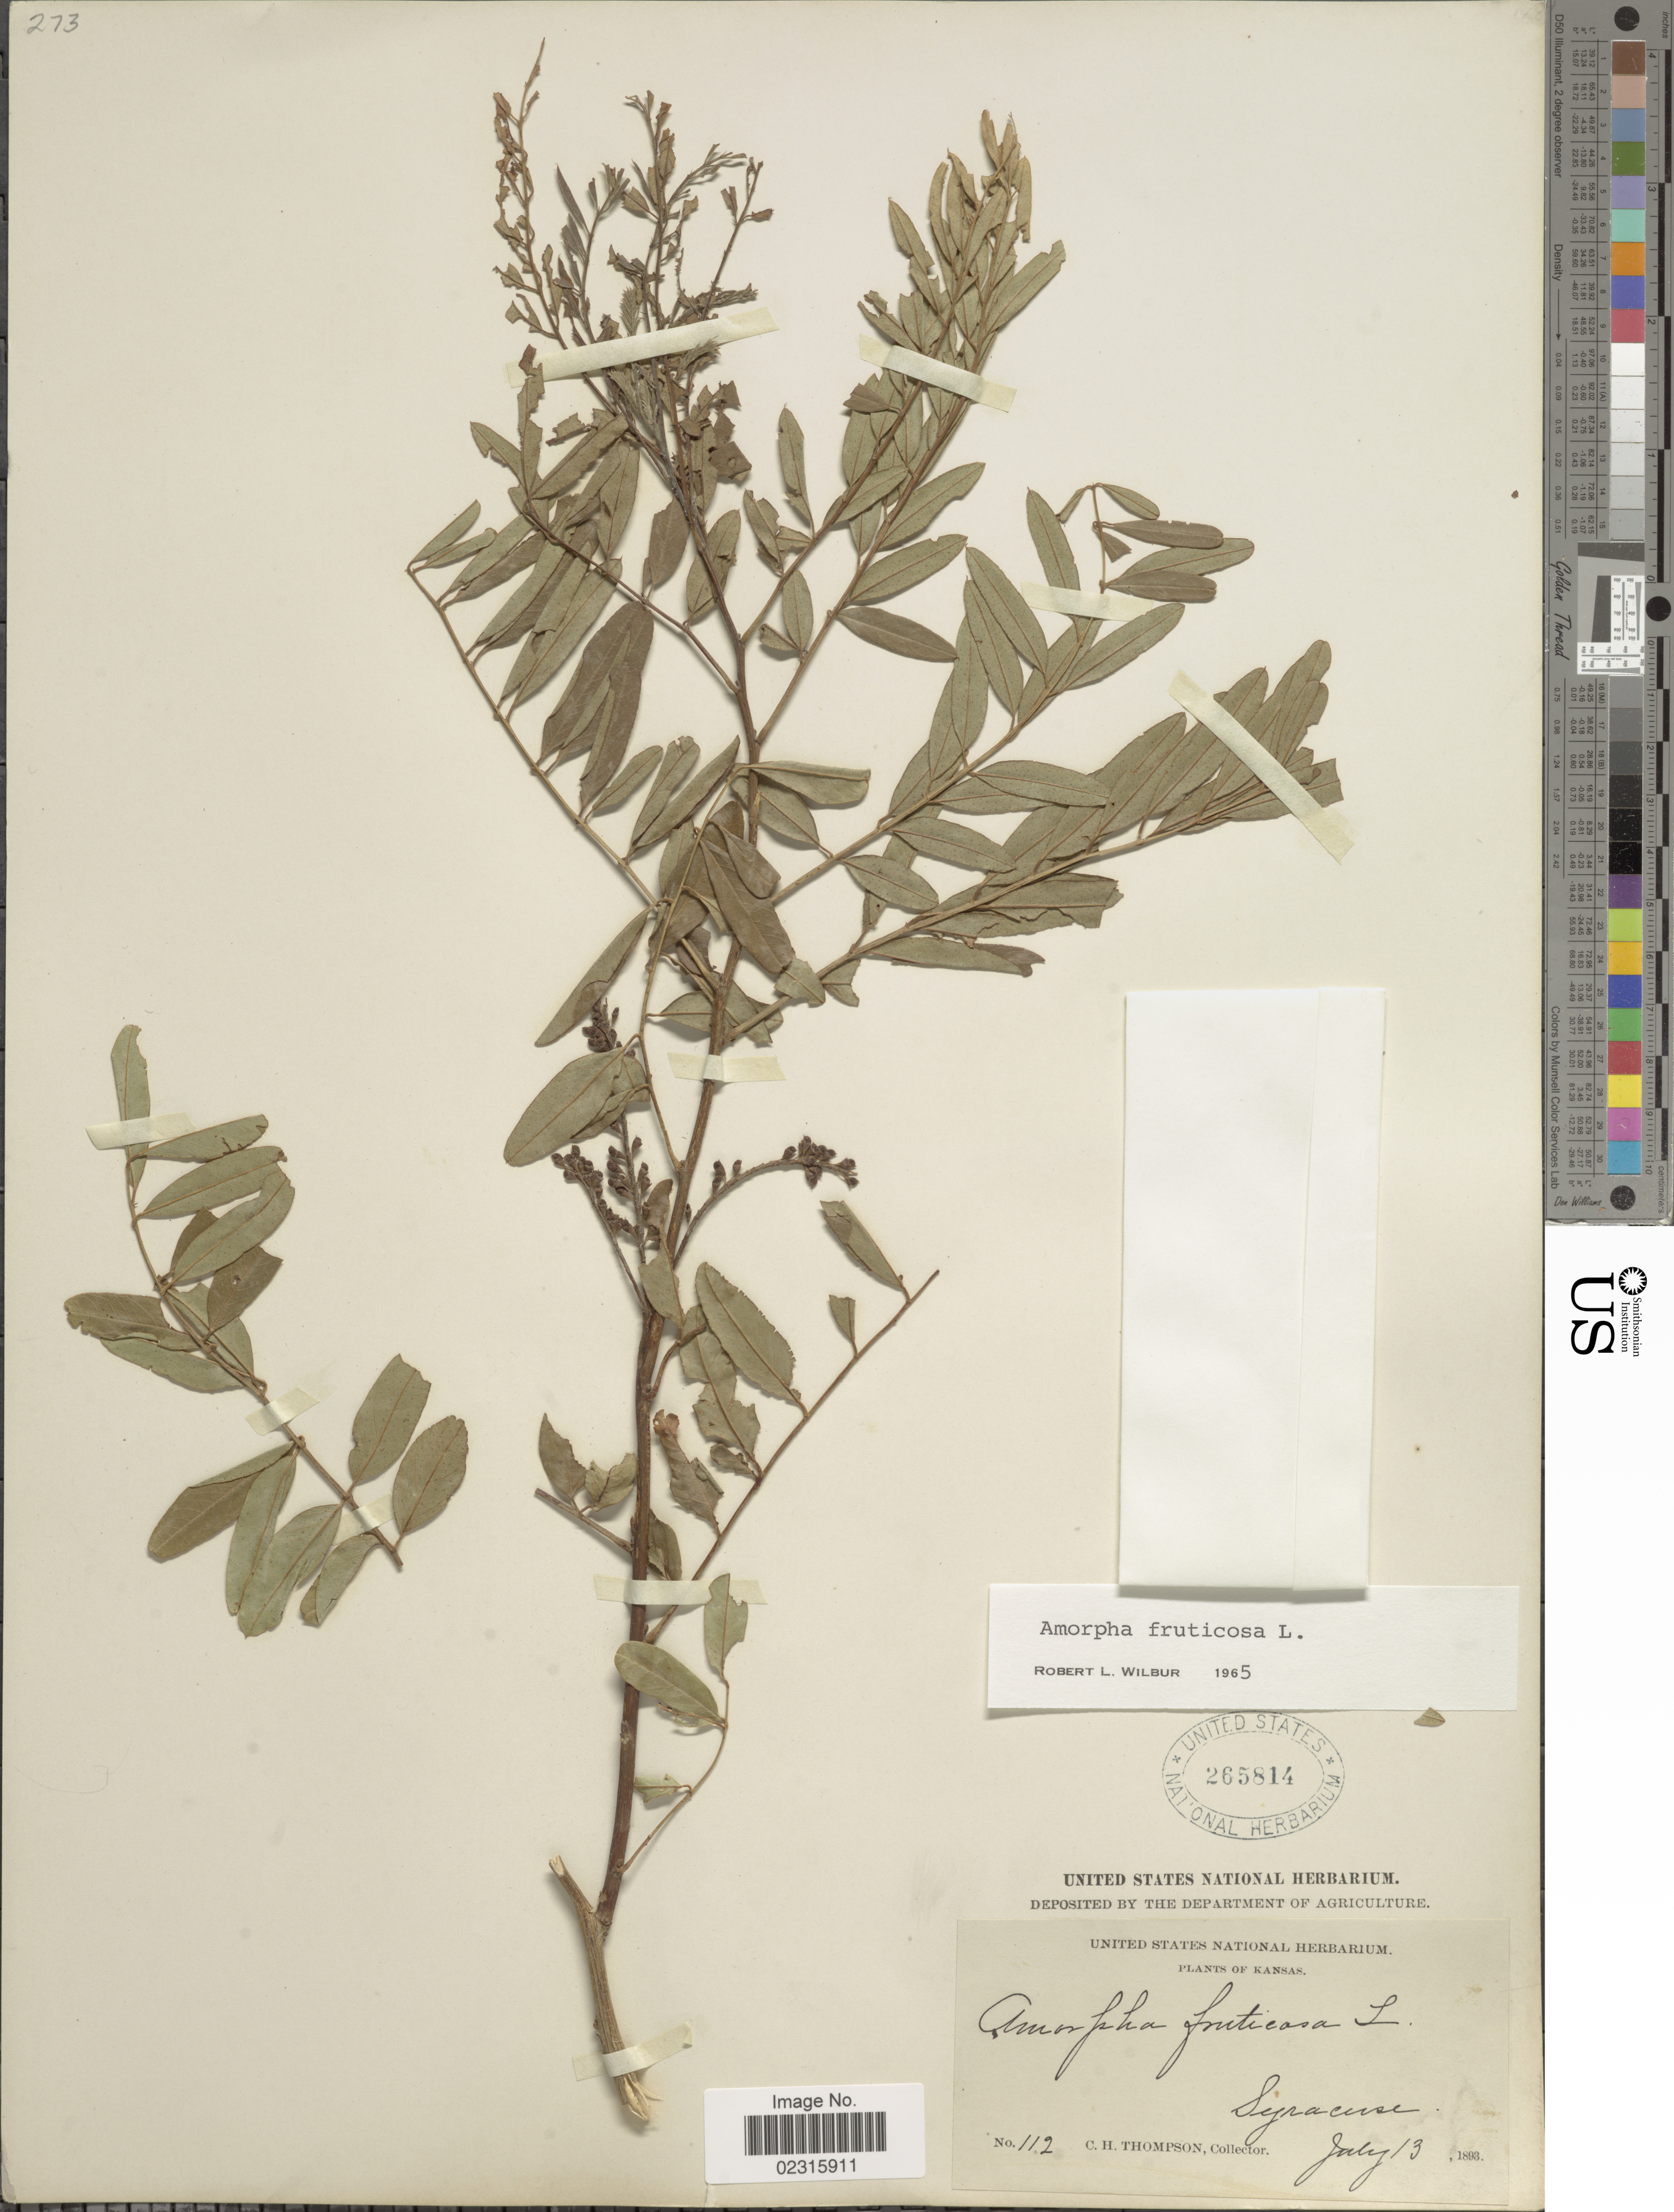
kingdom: Plantae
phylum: Tracheophyta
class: Magnoliopsida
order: Fabales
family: Fabaceae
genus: Amorpha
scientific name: Amorpha fruticosa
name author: L.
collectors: C. H. Thompson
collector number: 112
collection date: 1893-07-13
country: United States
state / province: Kansas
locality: Syracuse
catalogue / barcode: US 265814